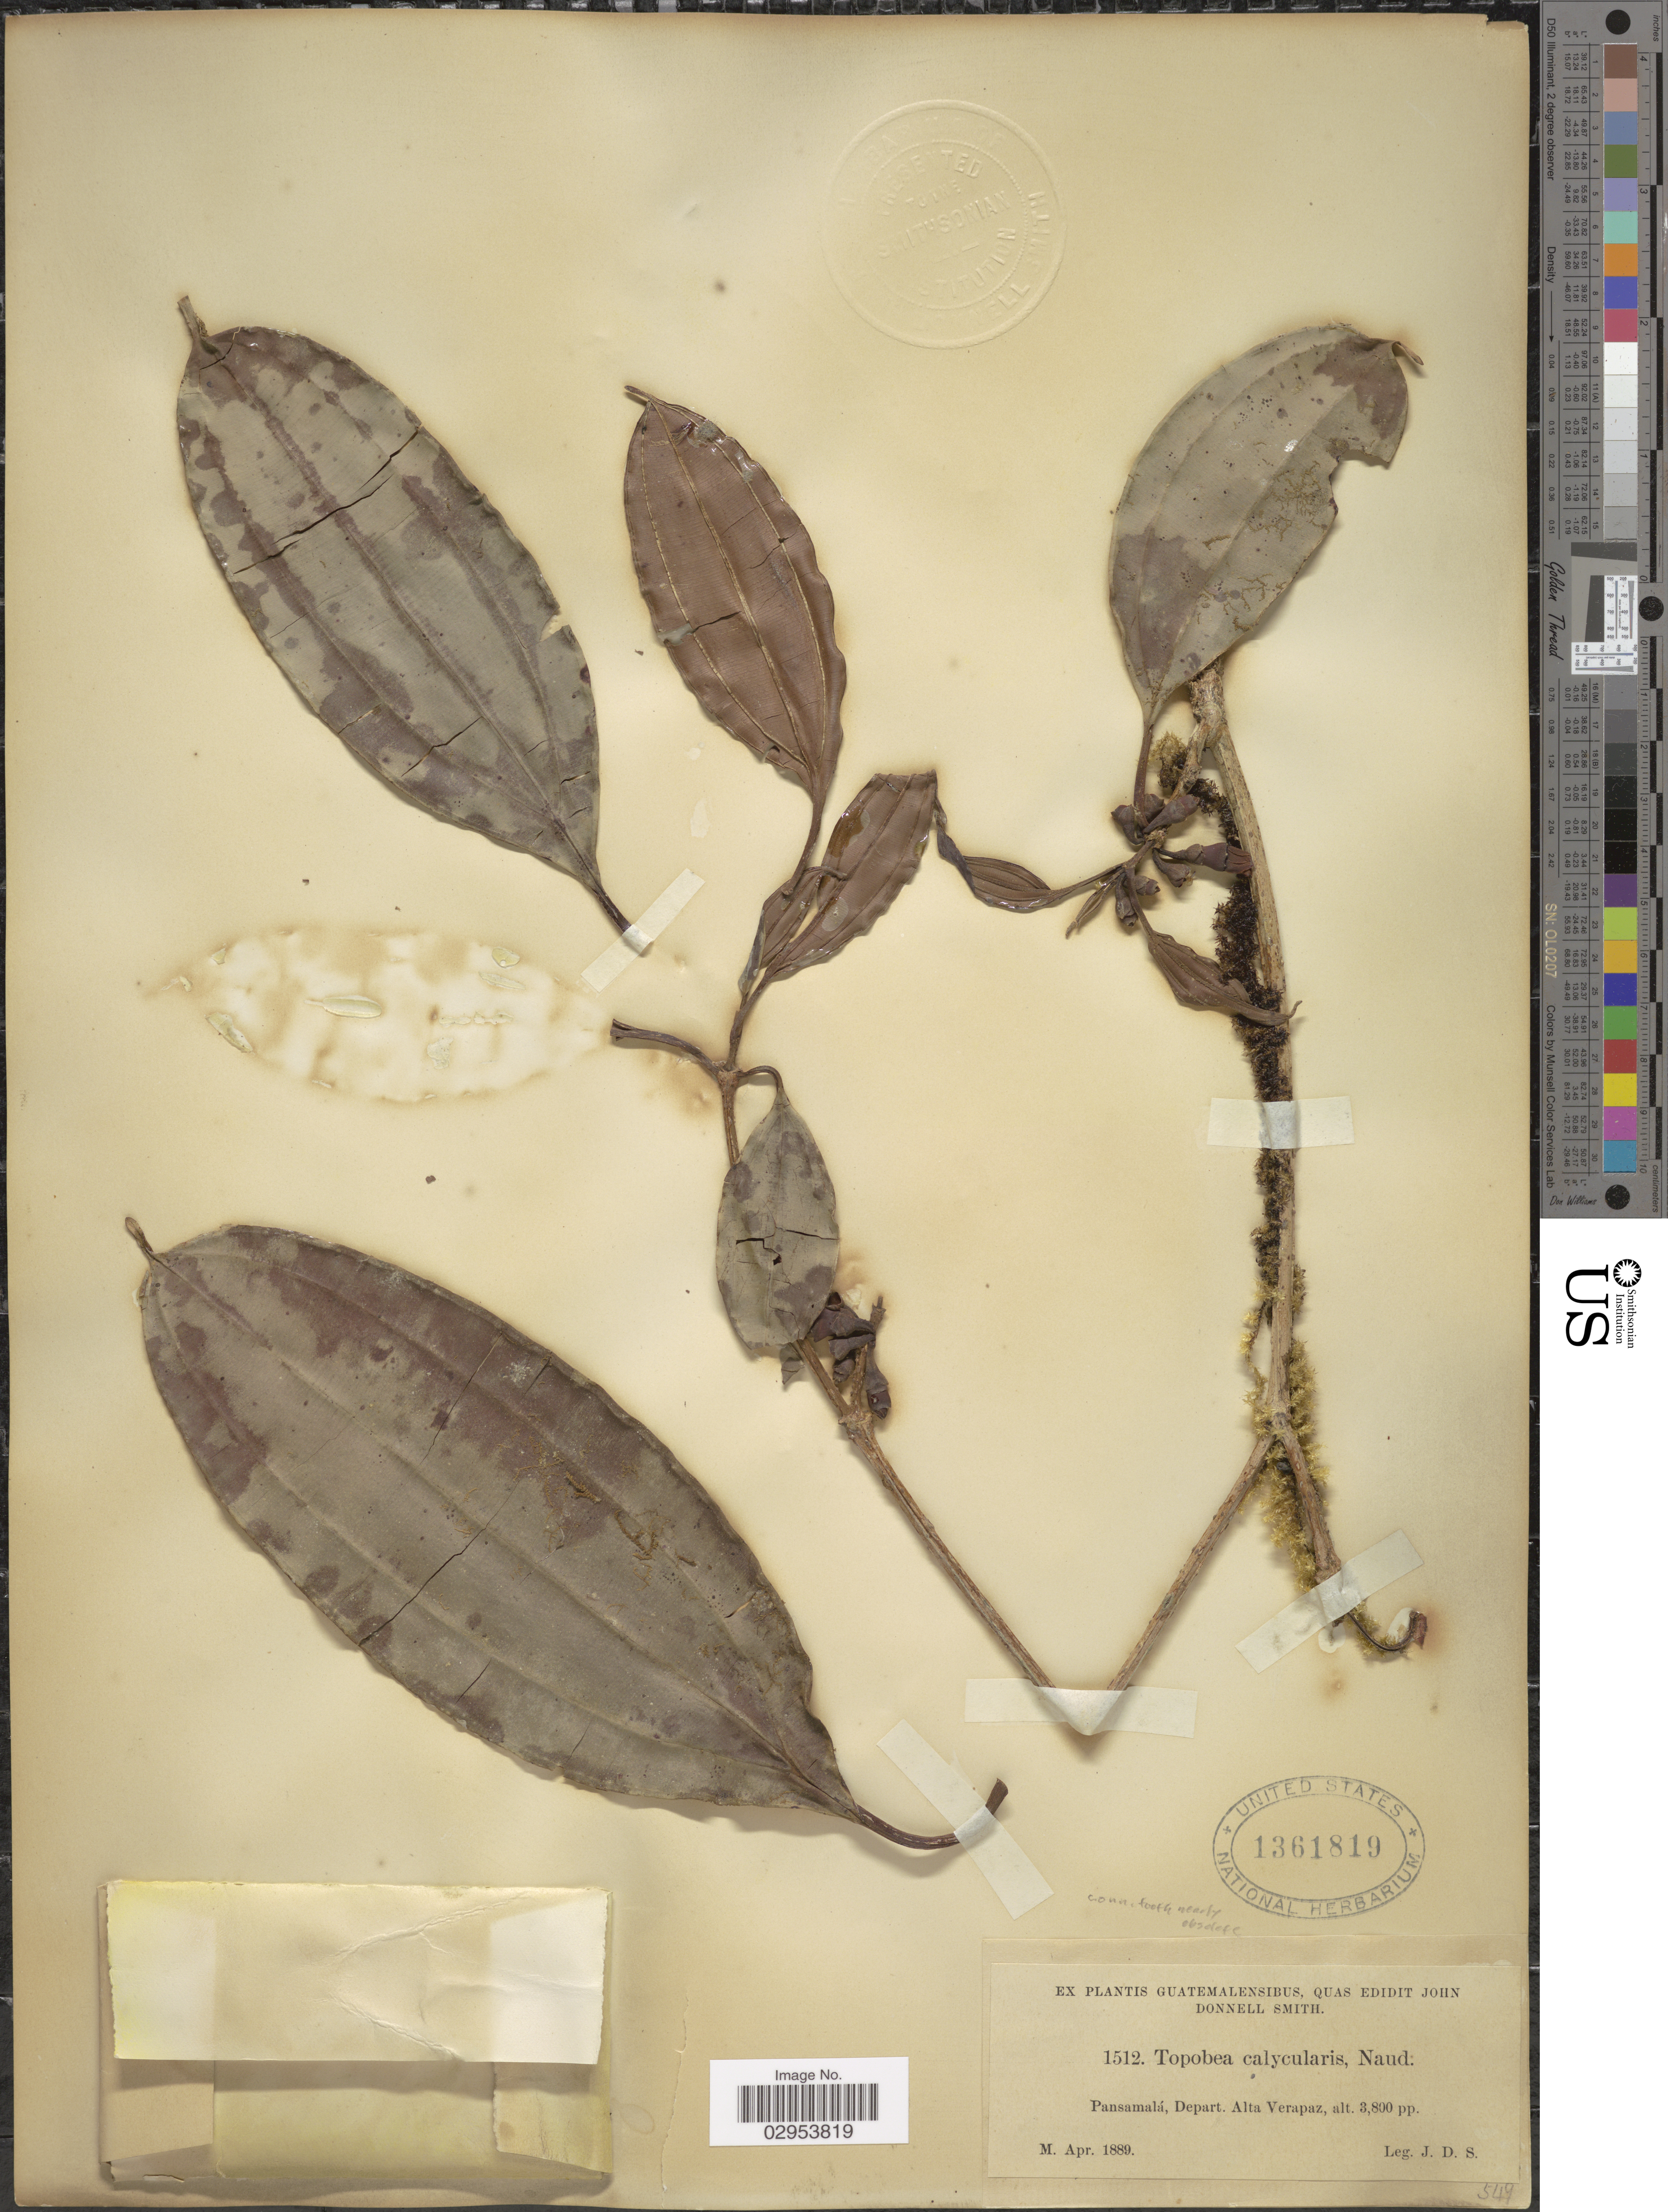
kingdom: Plantae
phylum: Tracheophyta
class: Magnoliopsida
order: Myrtales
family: Melastomataceae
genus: Topobea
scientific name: Topobea calycularis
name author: Naudin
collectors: J. Donnell Smith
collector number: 1512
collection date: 1889-04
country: Guatemala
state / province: Alta Verapaz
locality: Pansamalá, Depart. Alta Verapaz.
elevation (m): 1158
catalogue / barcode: US 1361819